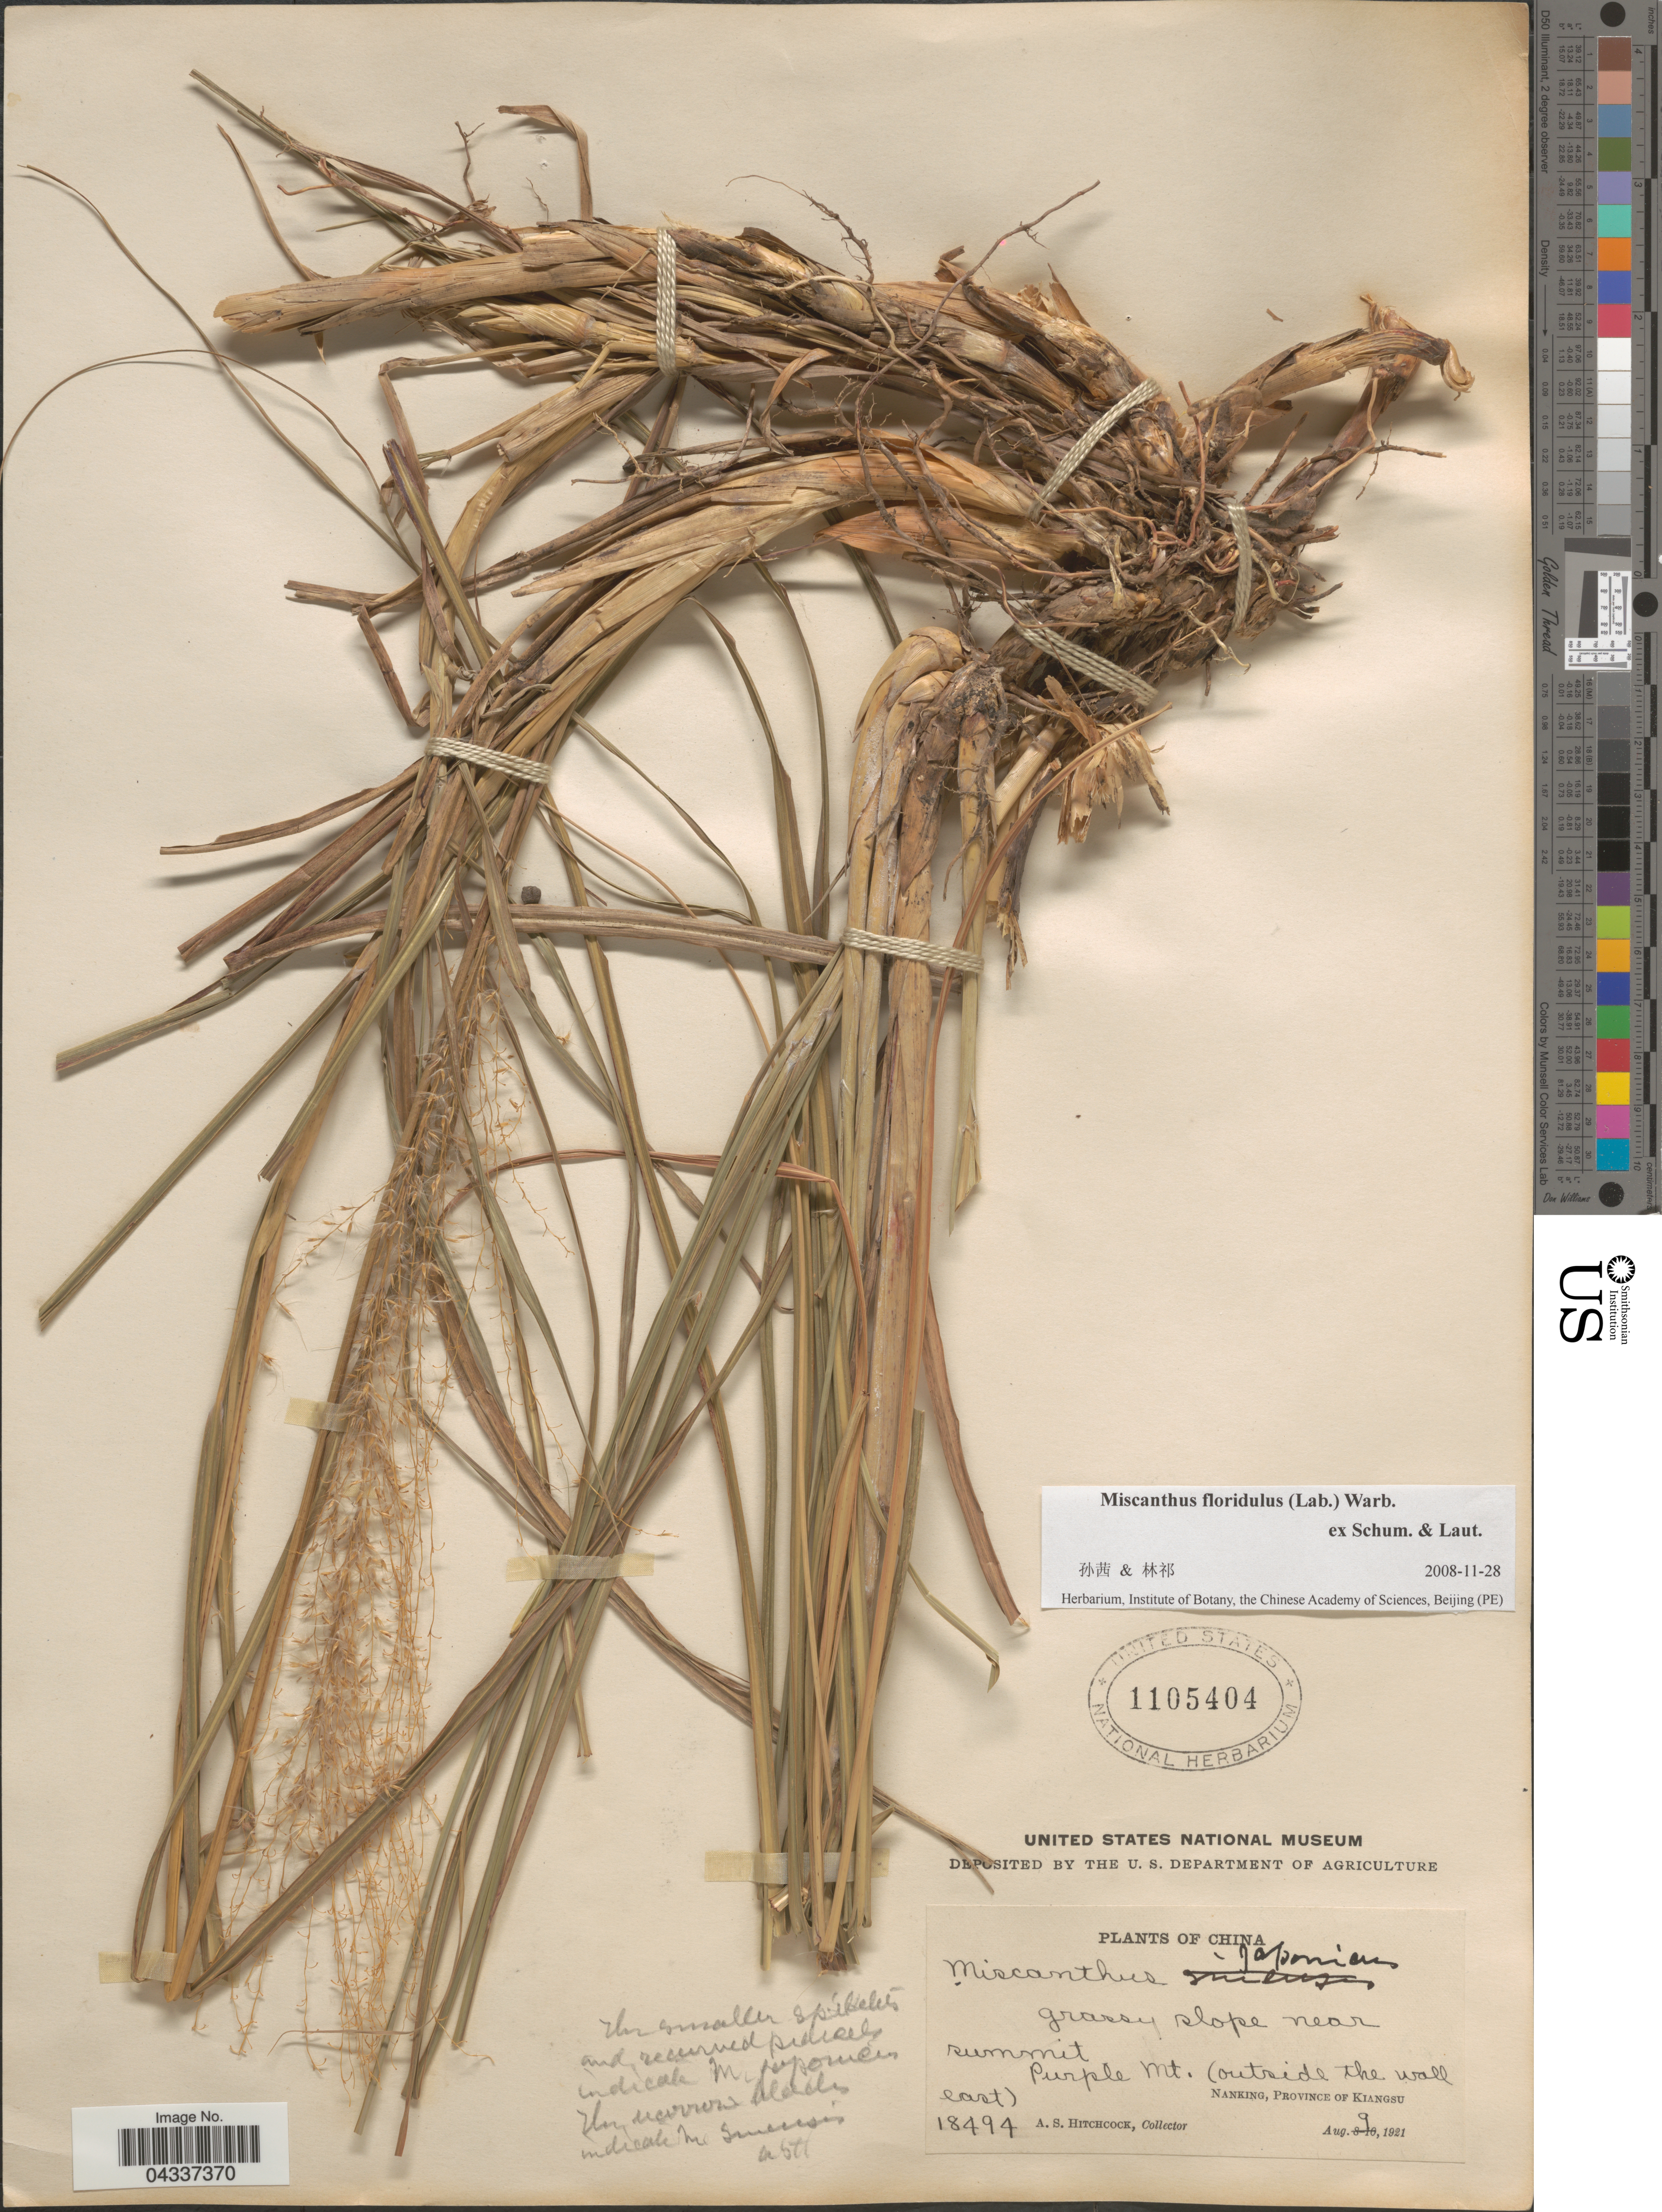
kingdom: Plantae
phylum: Tracheophyta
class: Liliopsida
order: Poales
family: Poaceae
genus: Miscanthus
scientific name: Miscanthus floridulus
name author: (Labill.) Warb.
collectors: A. S. Hitchcock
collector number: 18494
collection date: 1921-08-09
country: China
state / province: Jiangsu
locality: Grassy slope near summit Purple Mt. (outside the wall east). Nanking, Province of Kiangsu.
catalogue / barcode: US 1105404